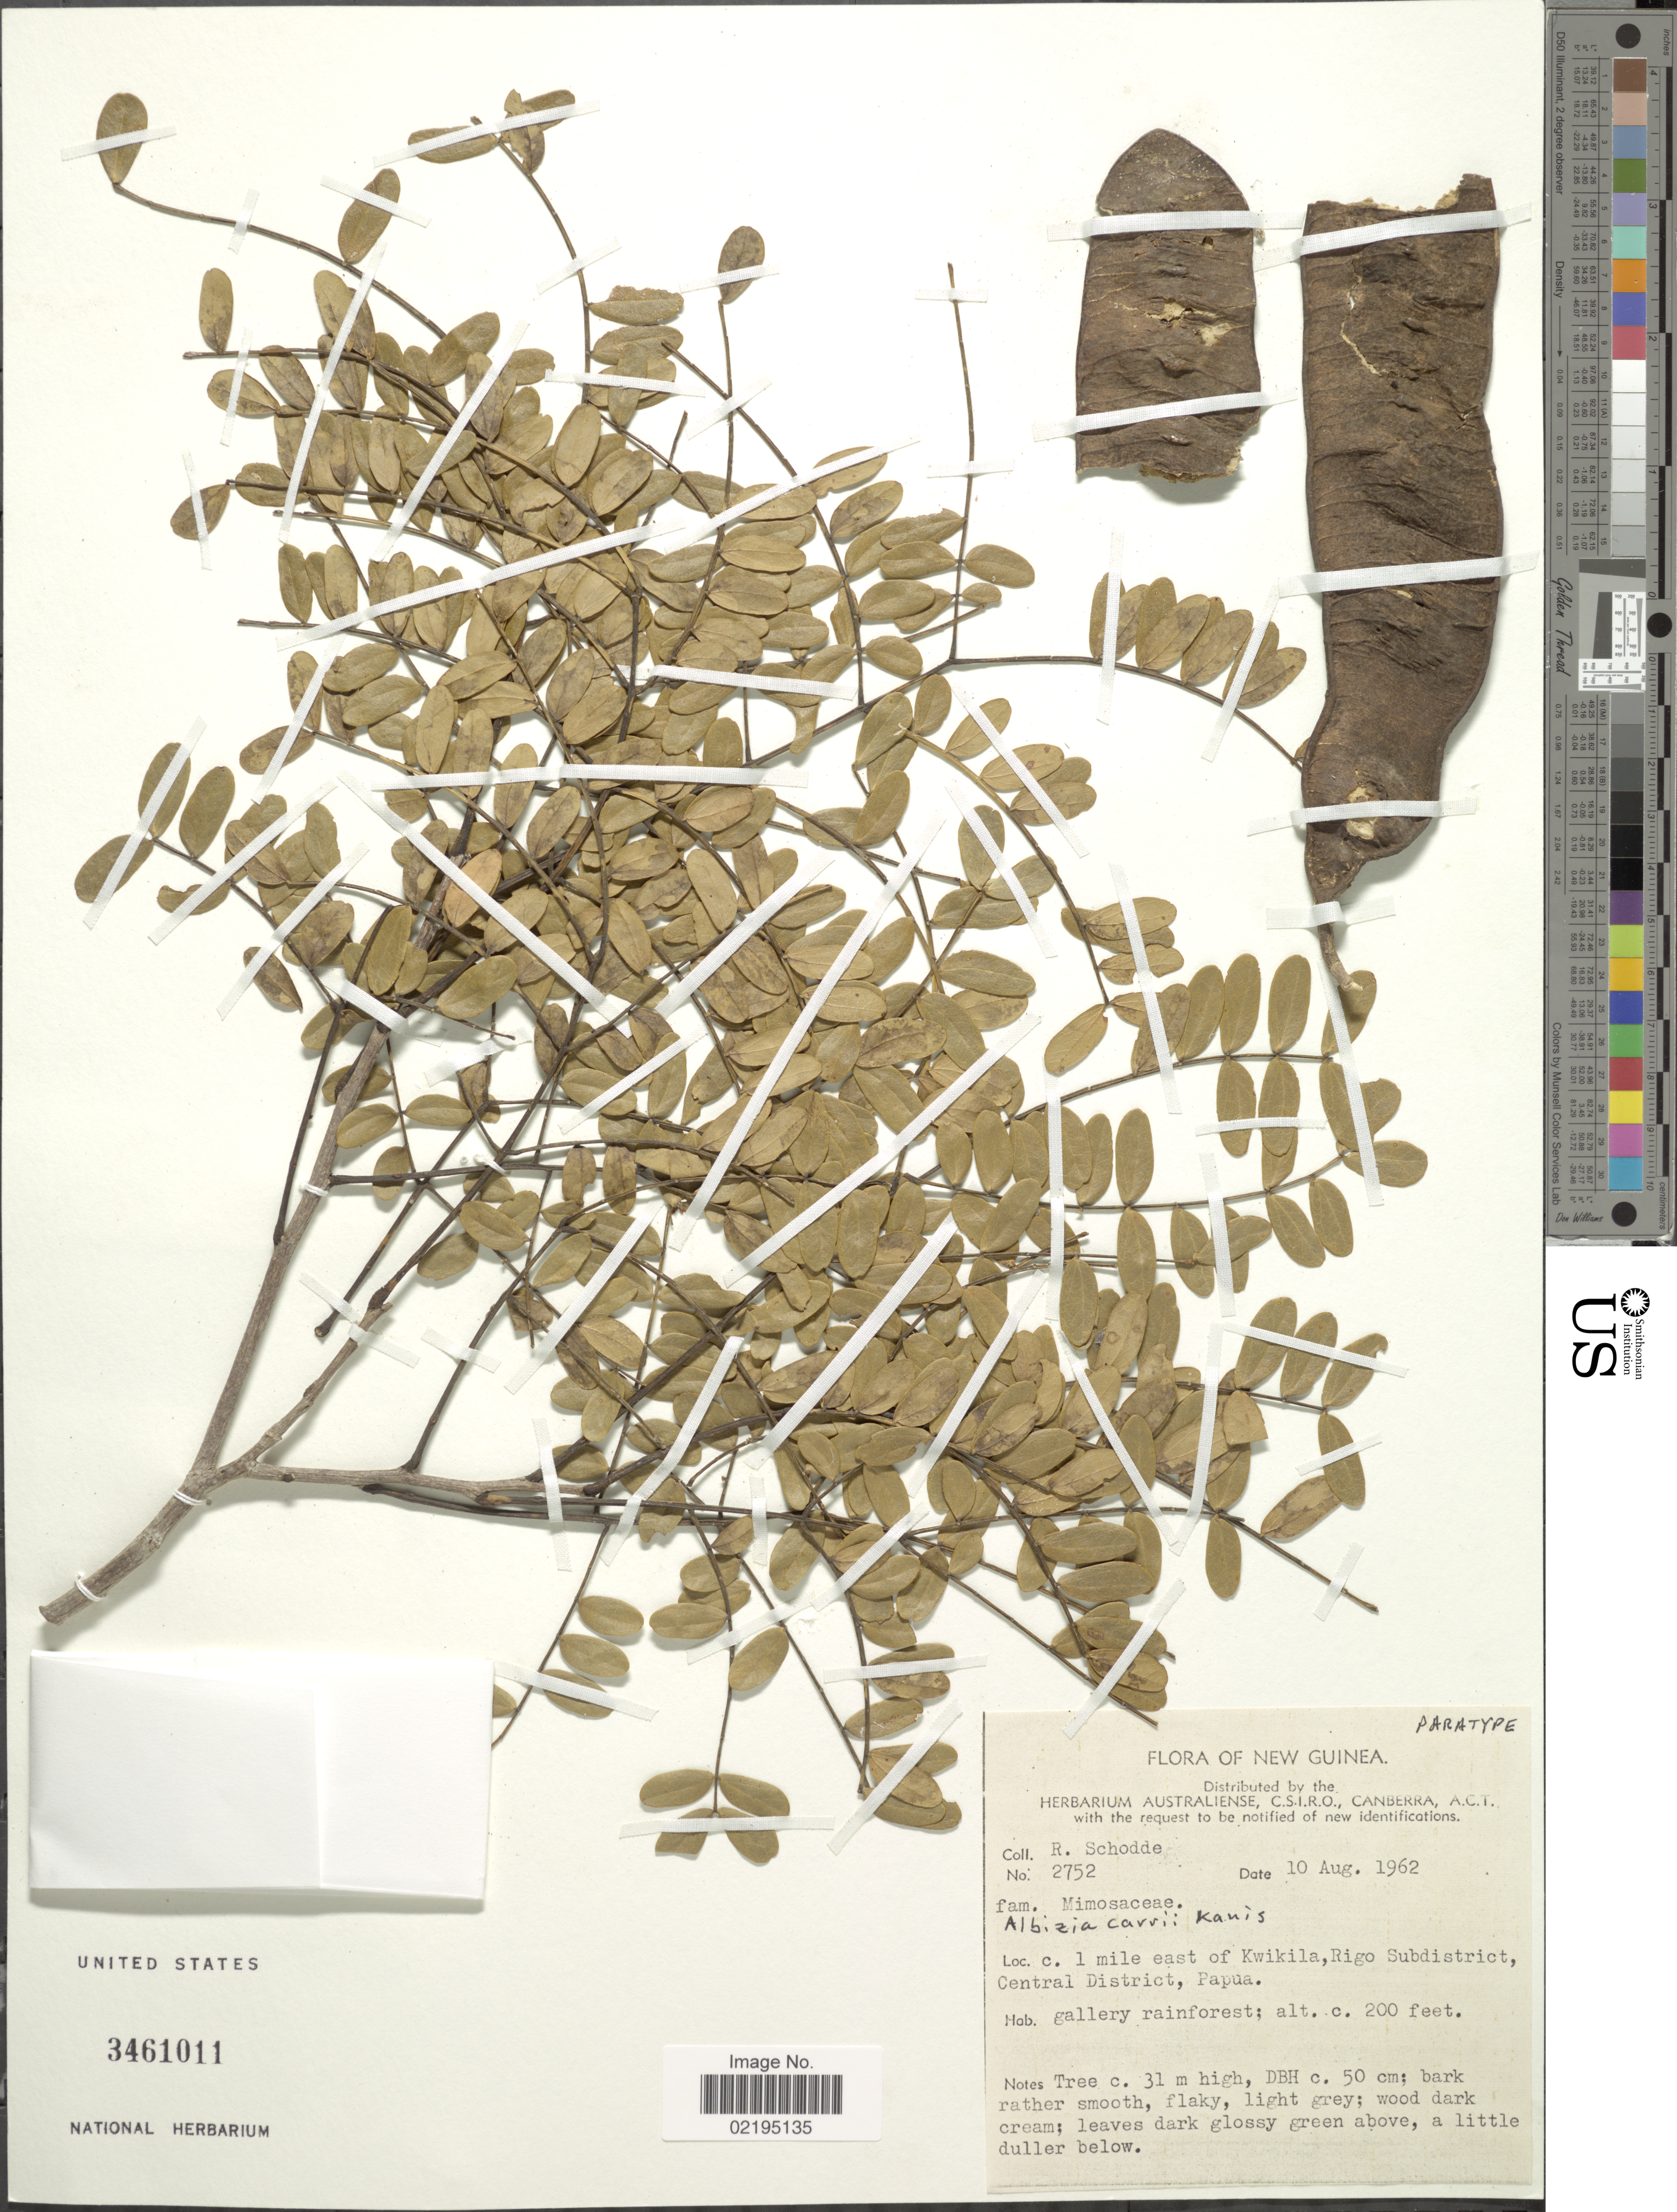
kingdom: Plantae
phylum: Tracheophyta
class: Magnoliopsida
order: Fabales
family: Fabaceae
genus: Albizia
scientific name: Albizia carrii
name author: Kanis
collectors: R. Schodde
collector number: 2752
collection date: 1962-08-10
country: Indonesia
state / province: Papua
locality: C. 1 mile east of Kwikila, Rigo Subdistrict, Central District.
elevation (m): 61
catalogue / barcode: US 3461011